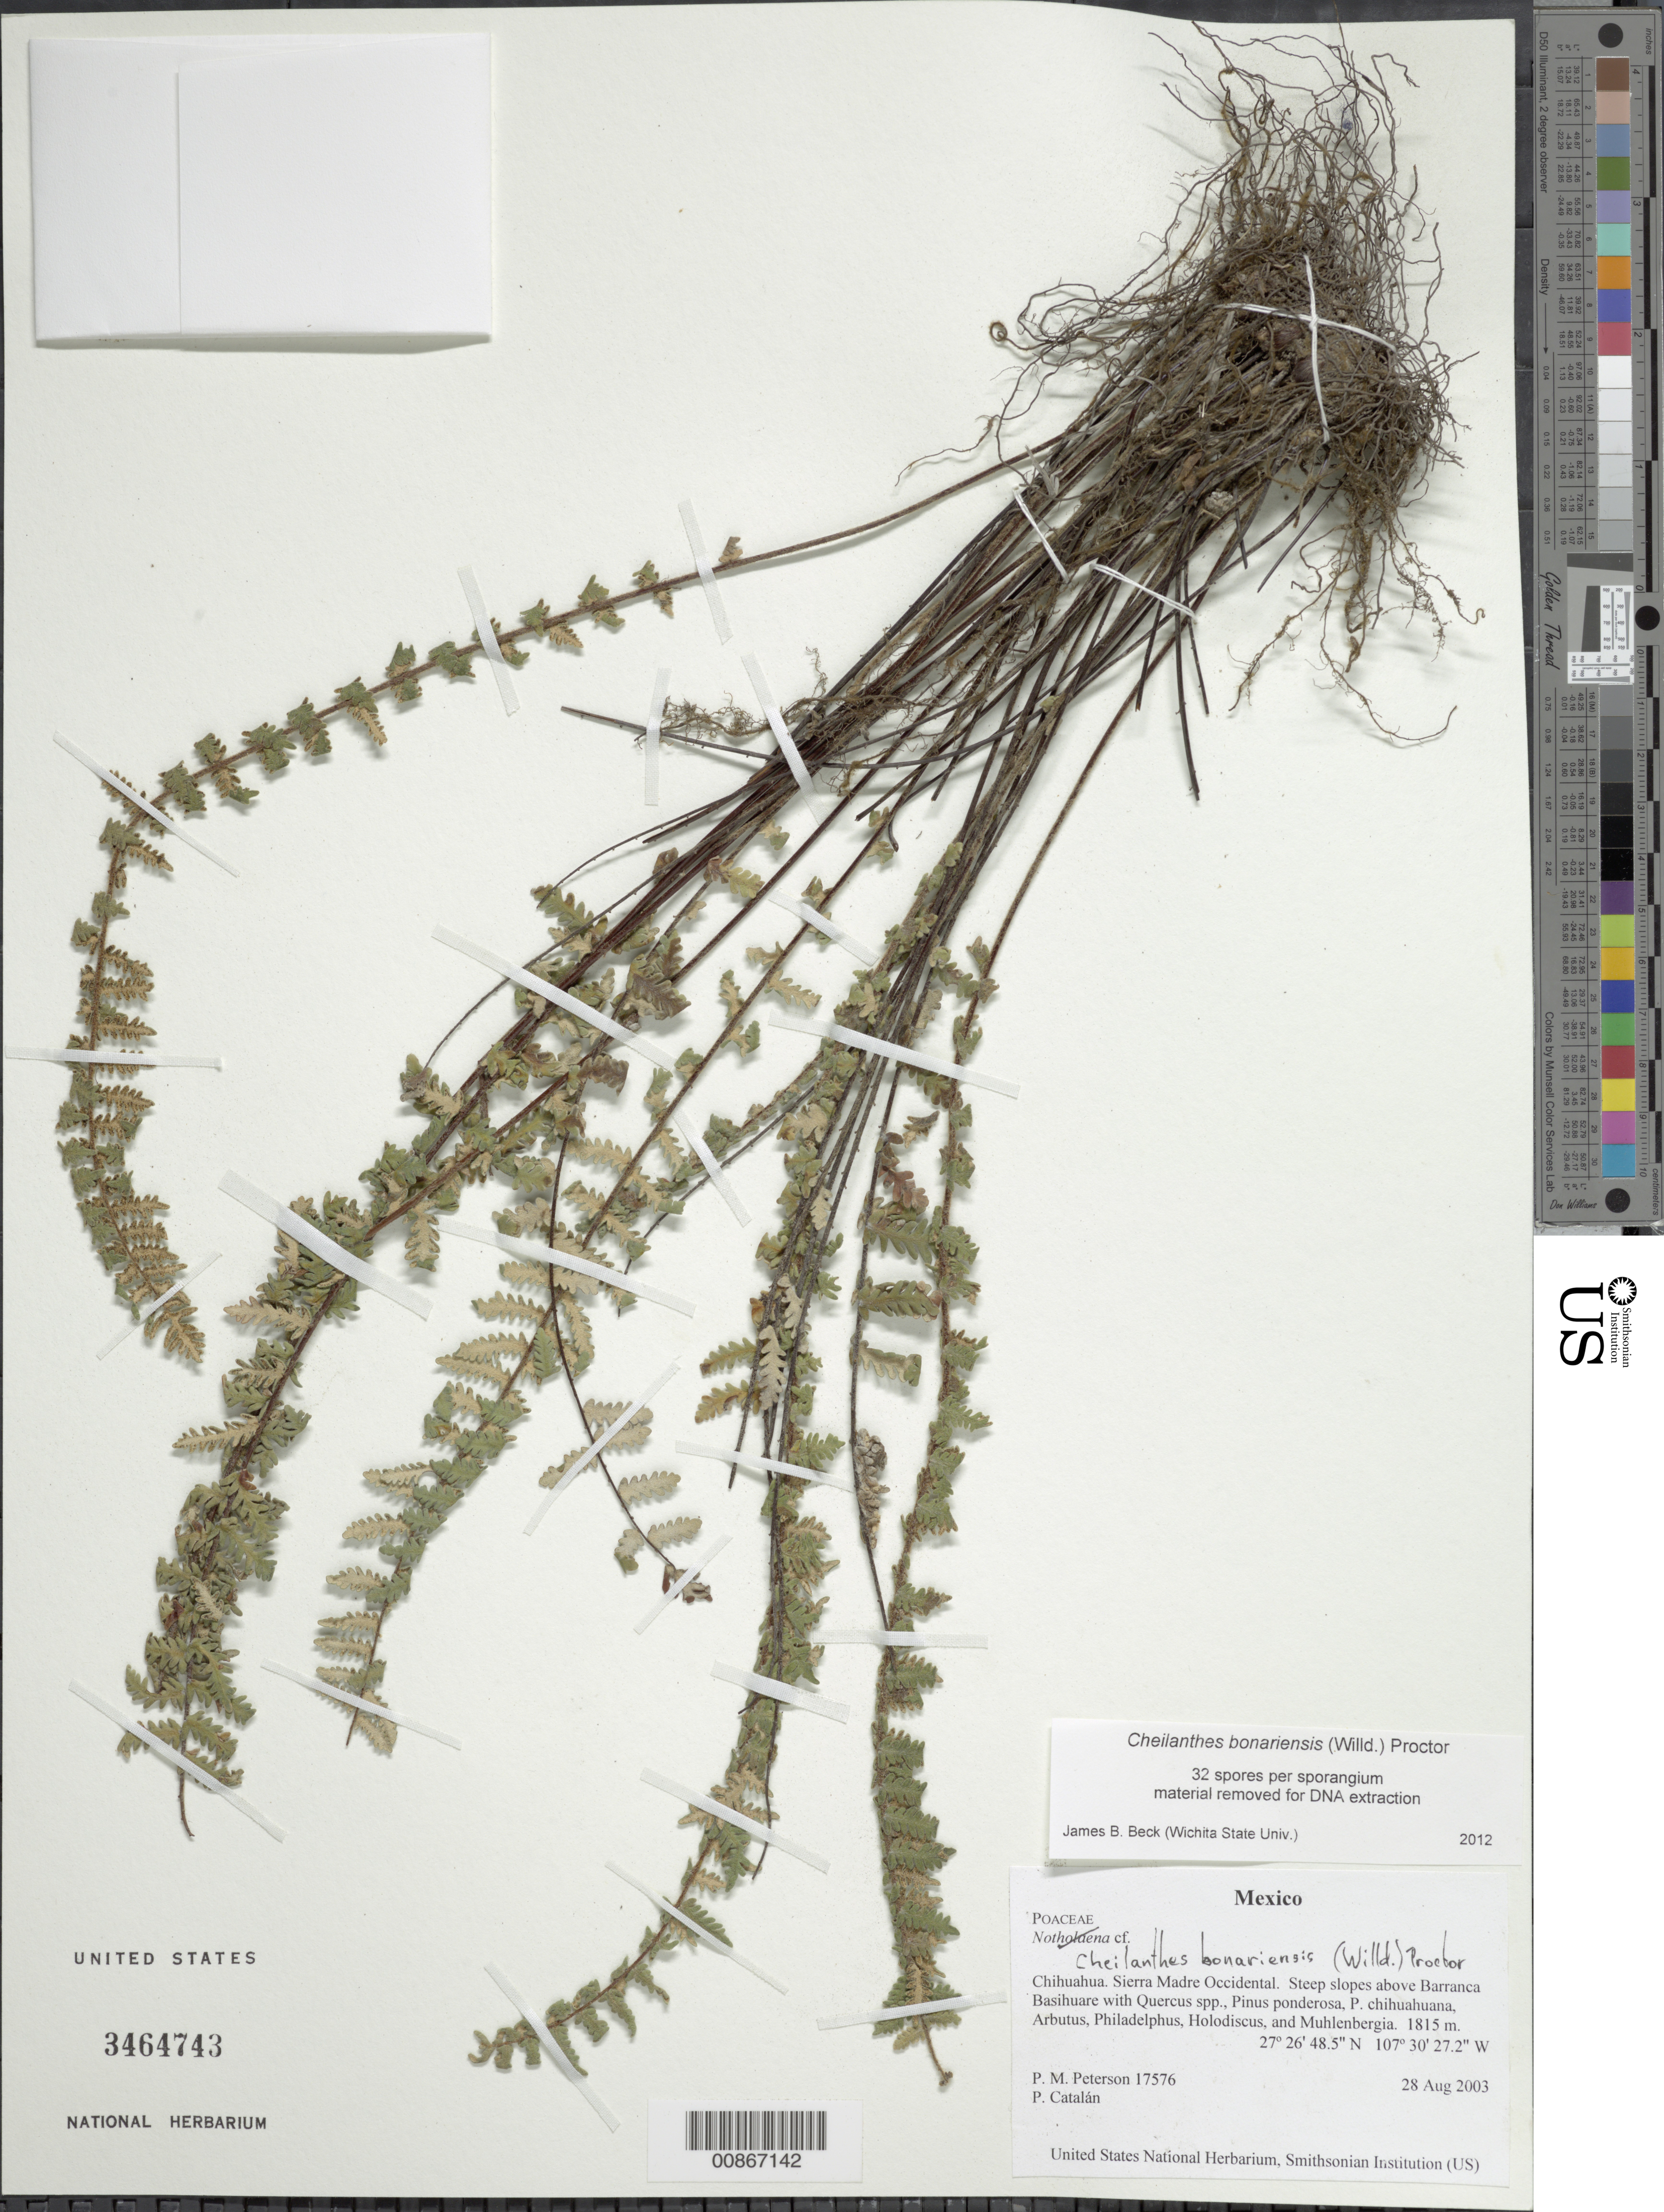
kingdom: Plantae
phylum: Tracheophyta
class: Polypodiopsida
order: Polypodiales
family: Pteridaceae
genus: Myriopteris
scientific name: Myriopteris aurea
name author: (Poir.) Grusz & Windham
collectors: P. M. Peterson & P. Catalán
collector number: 17576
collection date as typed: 28 Aug 2003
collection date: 2003-08-28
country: Mexico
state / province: Chihuahua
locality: Above Barranca Basihuare, Chihuahua. Sierra Madre Occidental.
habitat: Steep slopes. With Quercus spp., Pinus ponderosa, P. chihuahuana, Arbutus, Philadelphus, Holodiscus, and Muhlenbergia.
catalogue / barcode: US 3464743